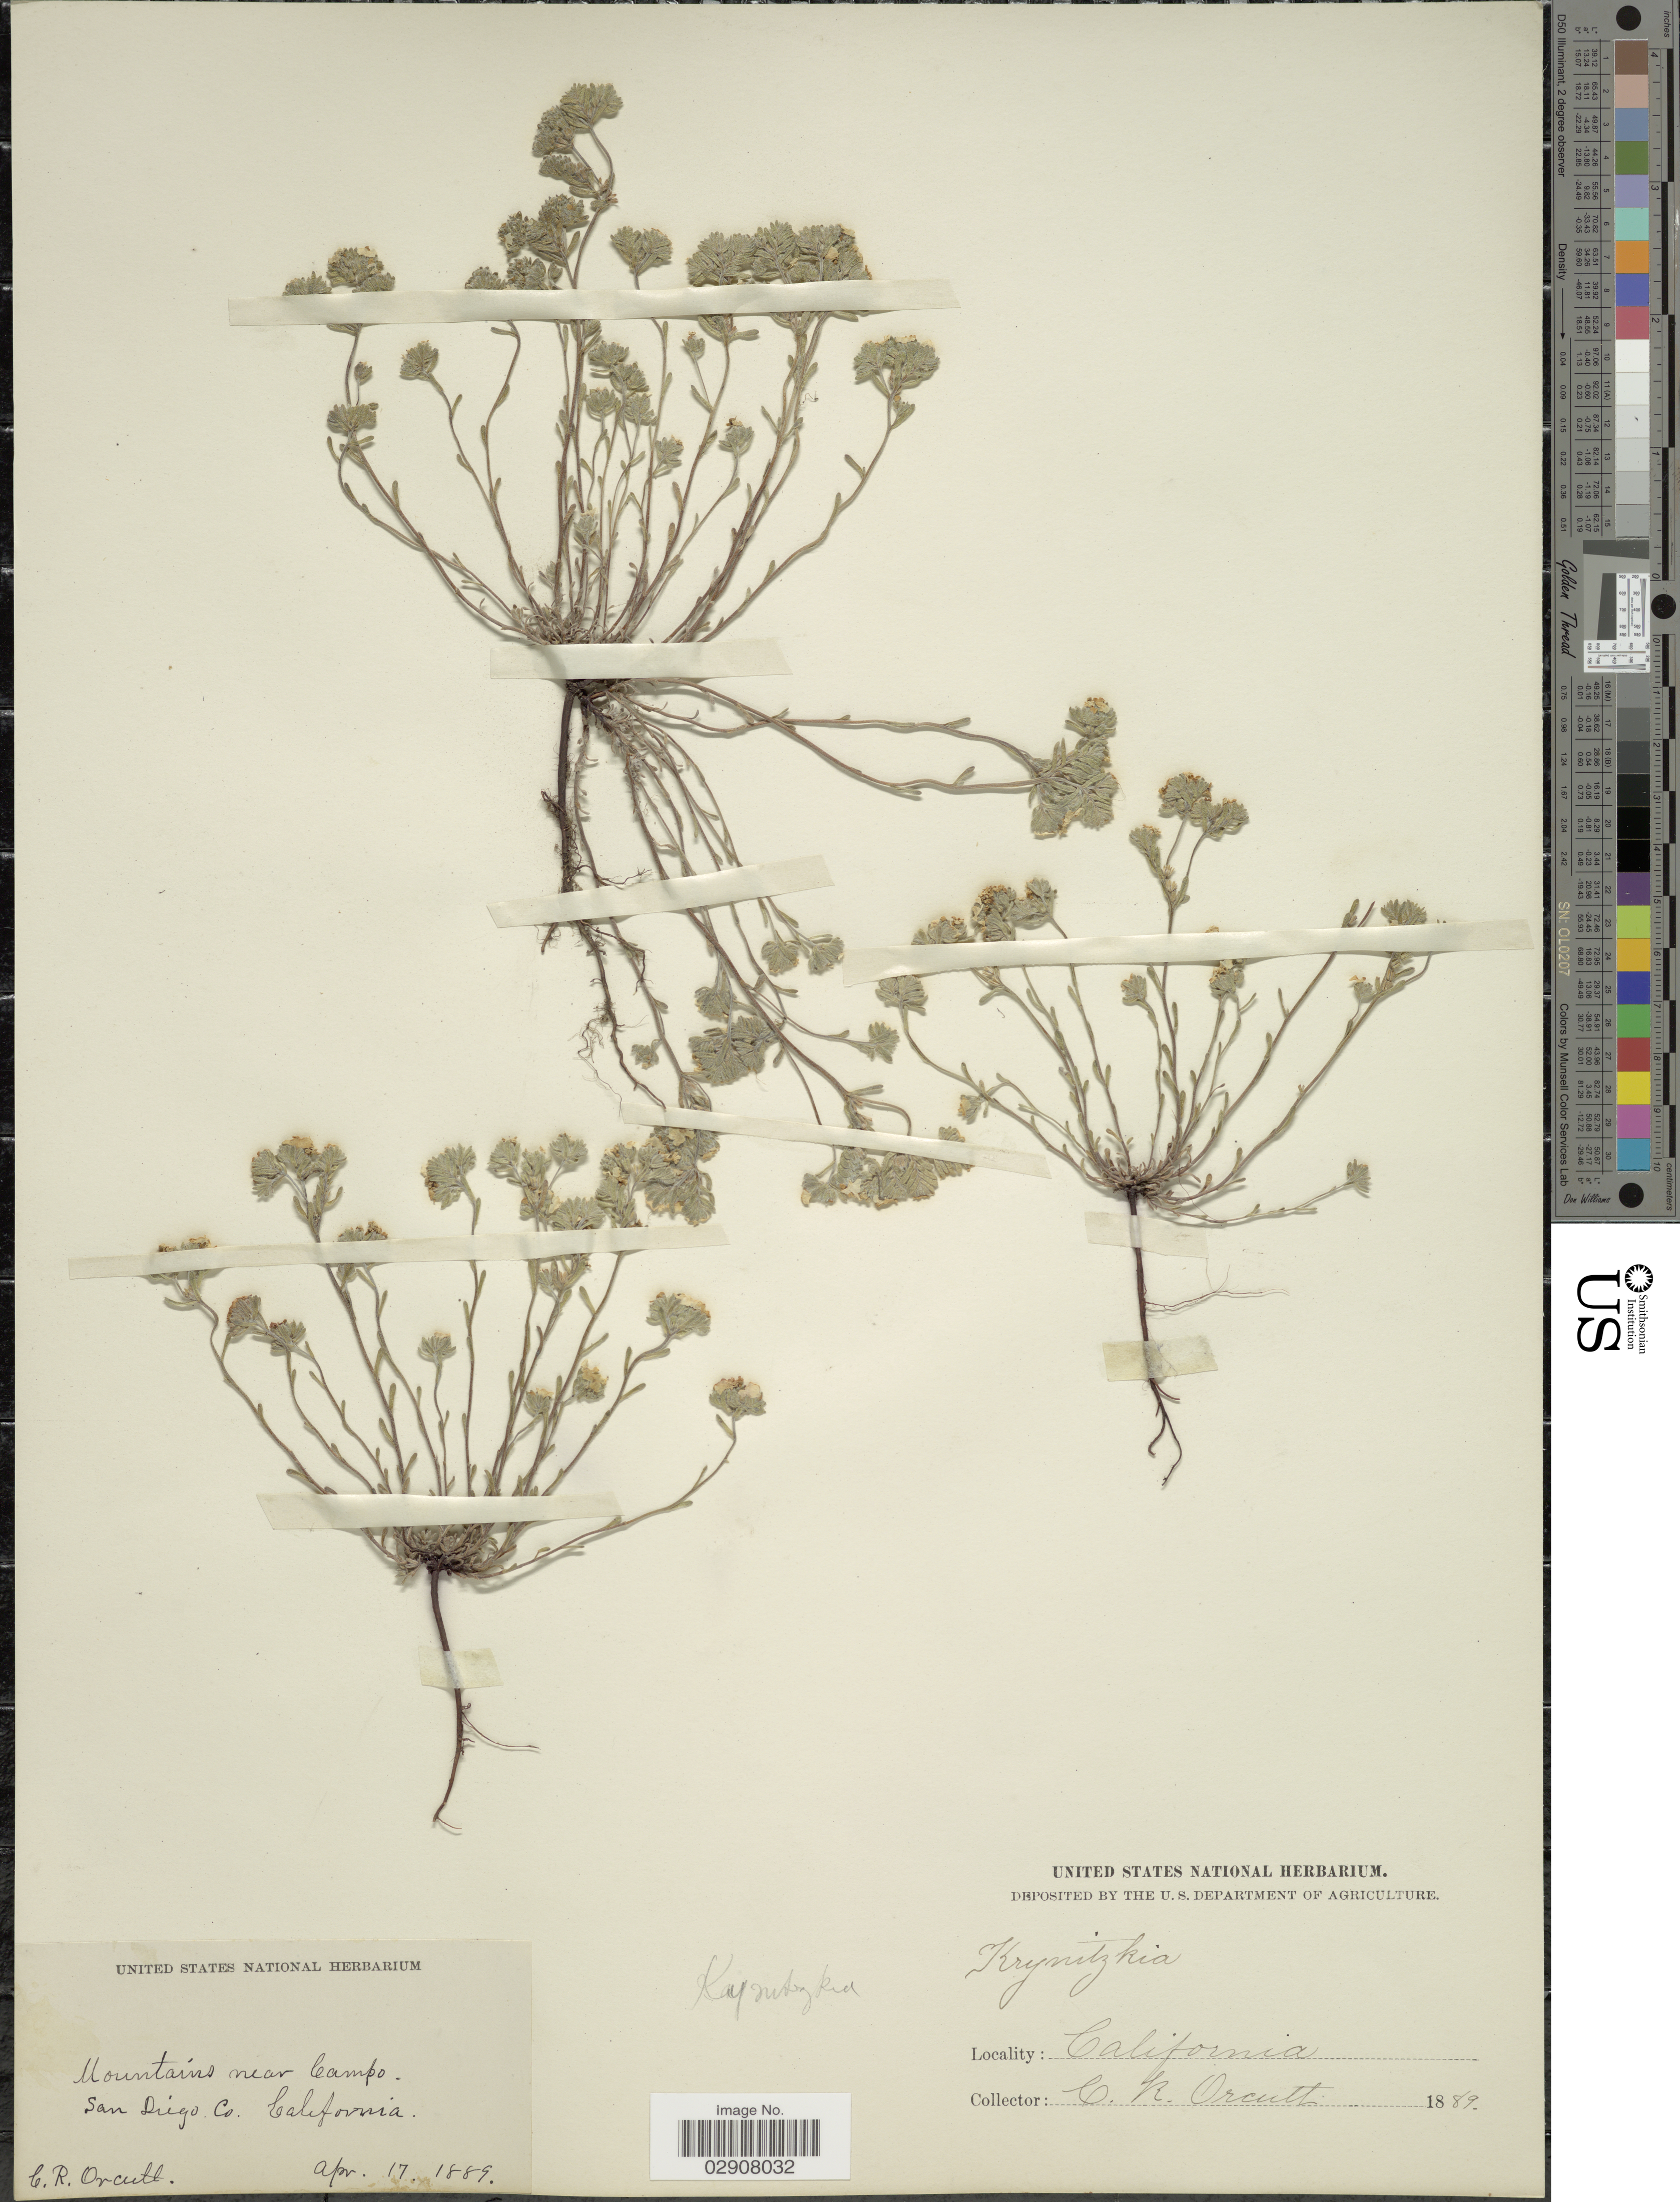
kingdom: Plantae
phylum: Tracheophyta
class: Magnoliopsida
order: Boraginales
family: Boraginaceae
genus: Cryptantha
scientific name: Cryptantha micrantha var. lepida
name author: (A. Gray) I.M. Johnst.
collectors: C. R. Orcutt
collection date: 1889-04-17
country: United States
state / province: California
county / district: San Diego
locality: Mountains near Campo, San Diego Co.